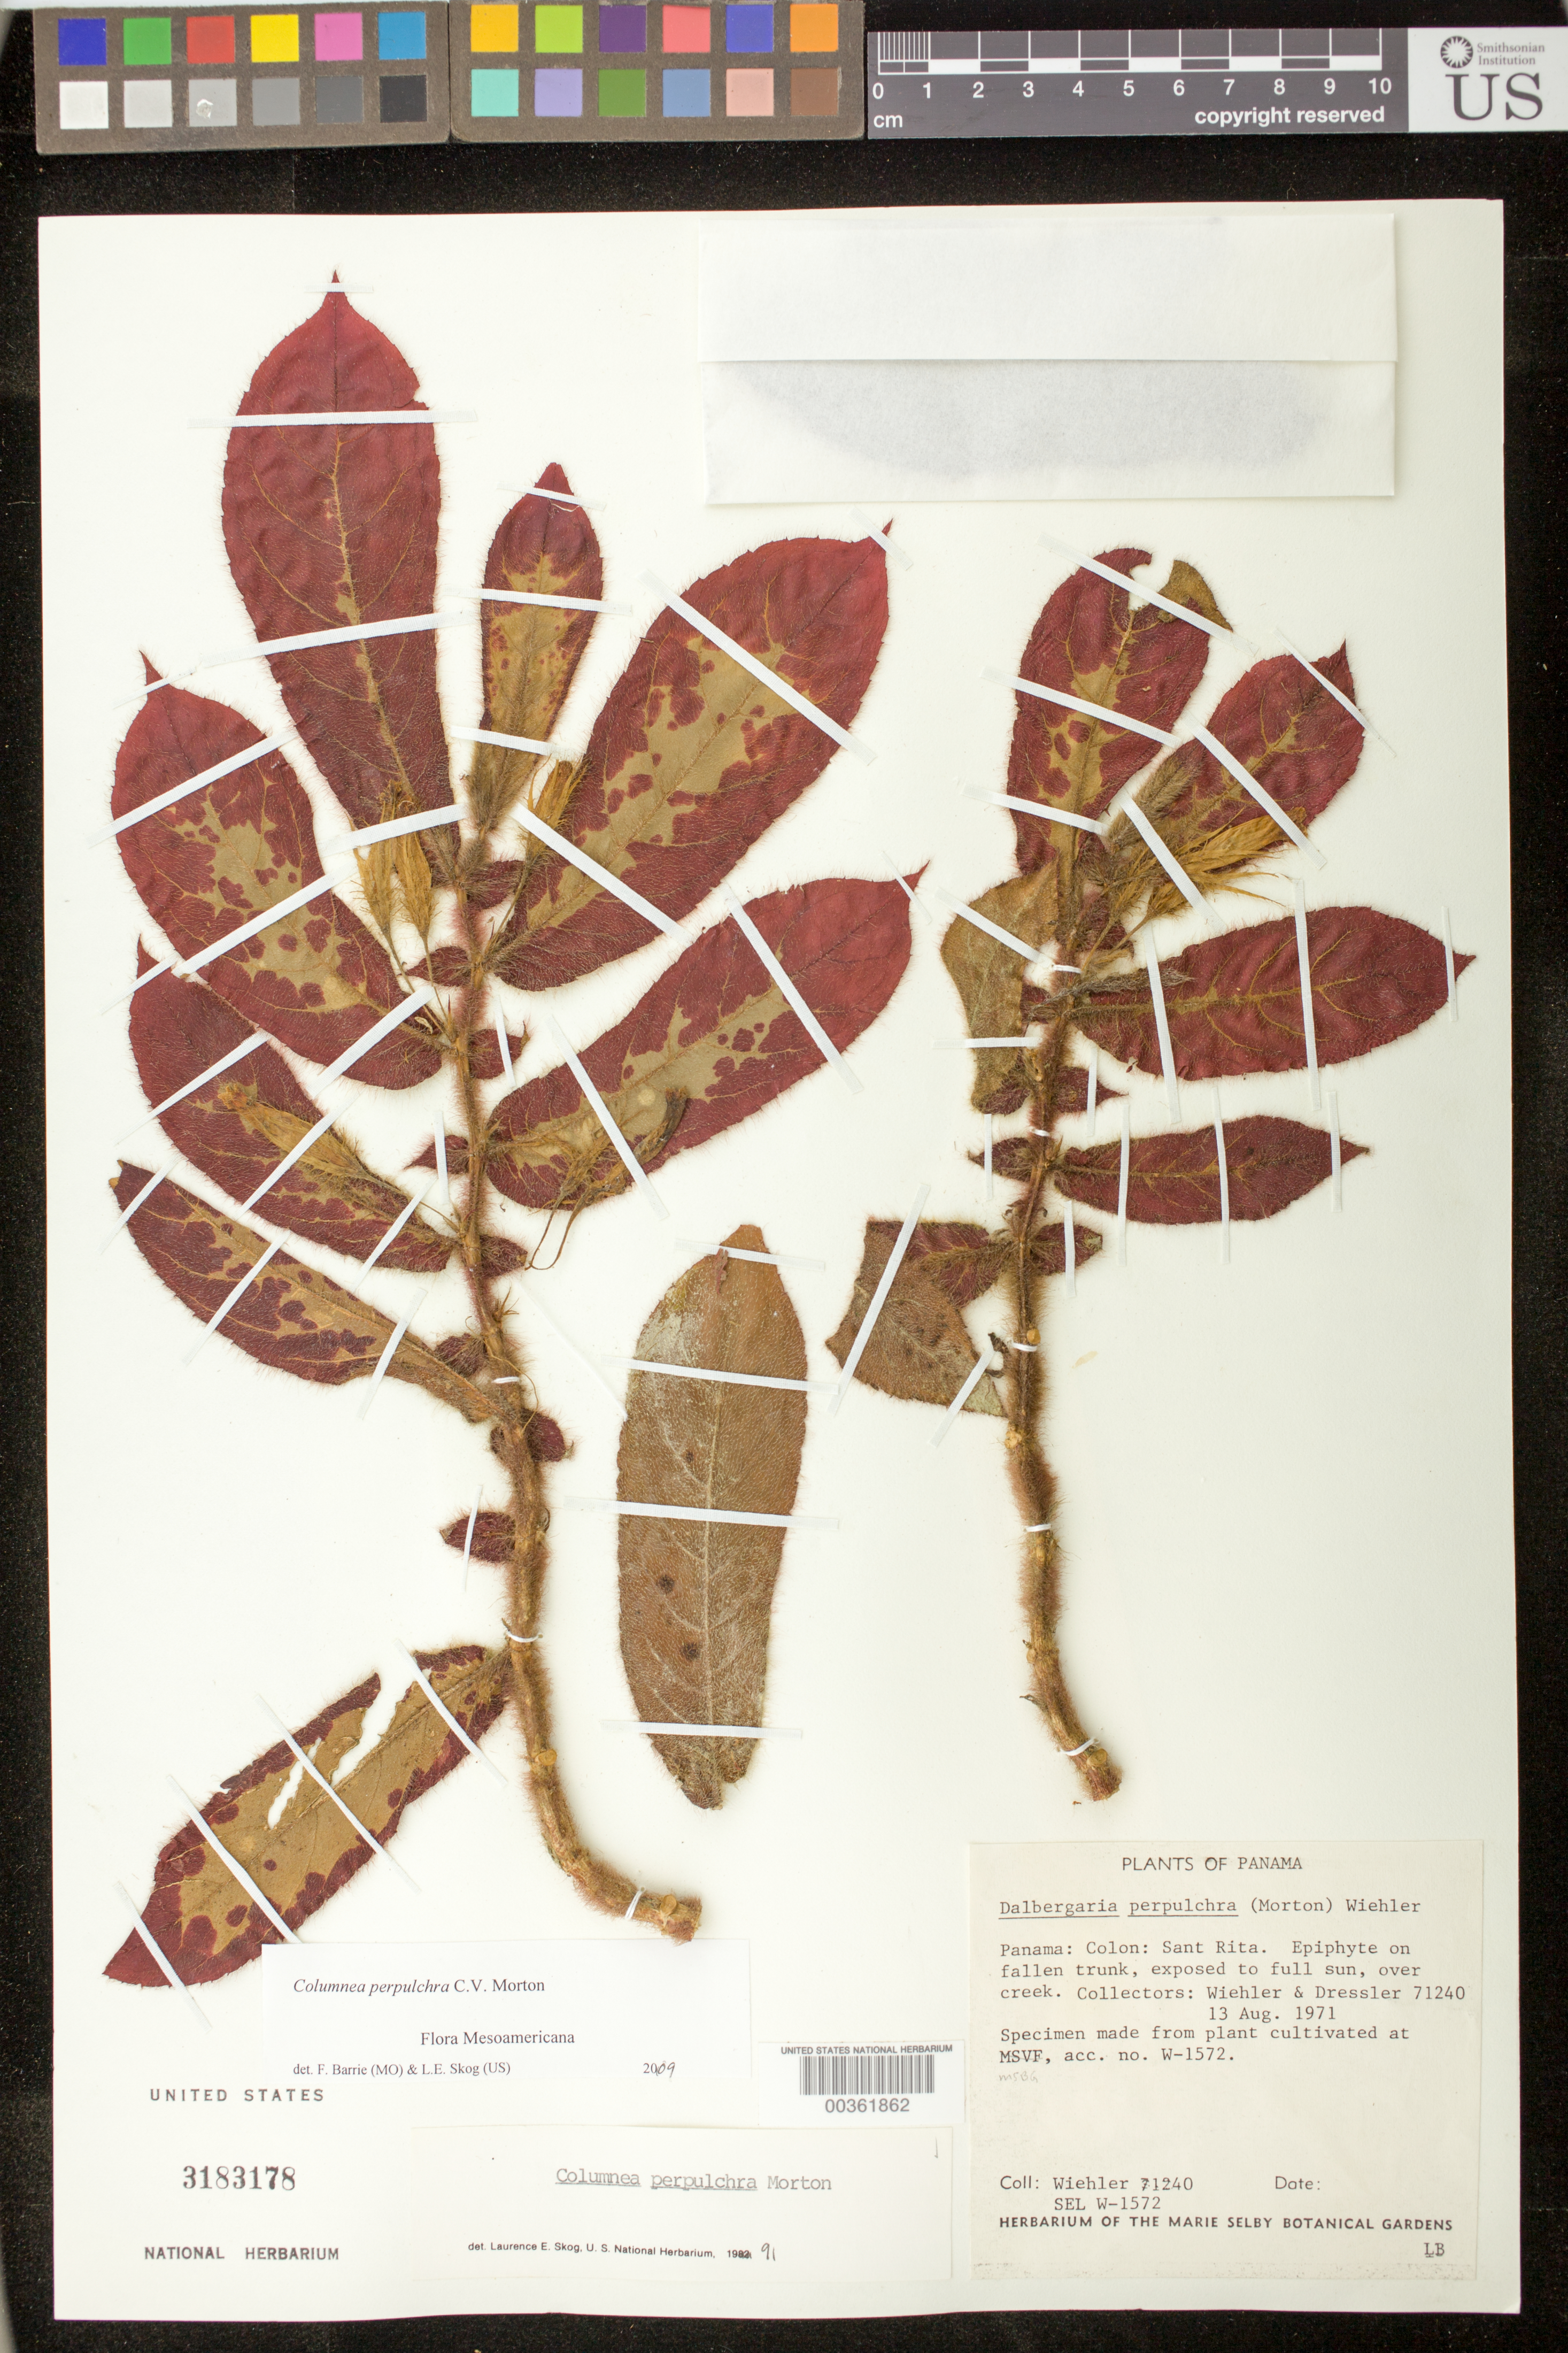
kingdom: Plantae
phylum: Tracheophyta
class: Magnoliopsida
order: Lamiales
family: Gesneriaceae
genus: Columnea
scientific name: Columnea perpulchra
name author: C.V. Morton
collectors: H. J. Wiehler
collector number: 71240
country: Panama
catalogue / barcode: US 3183178